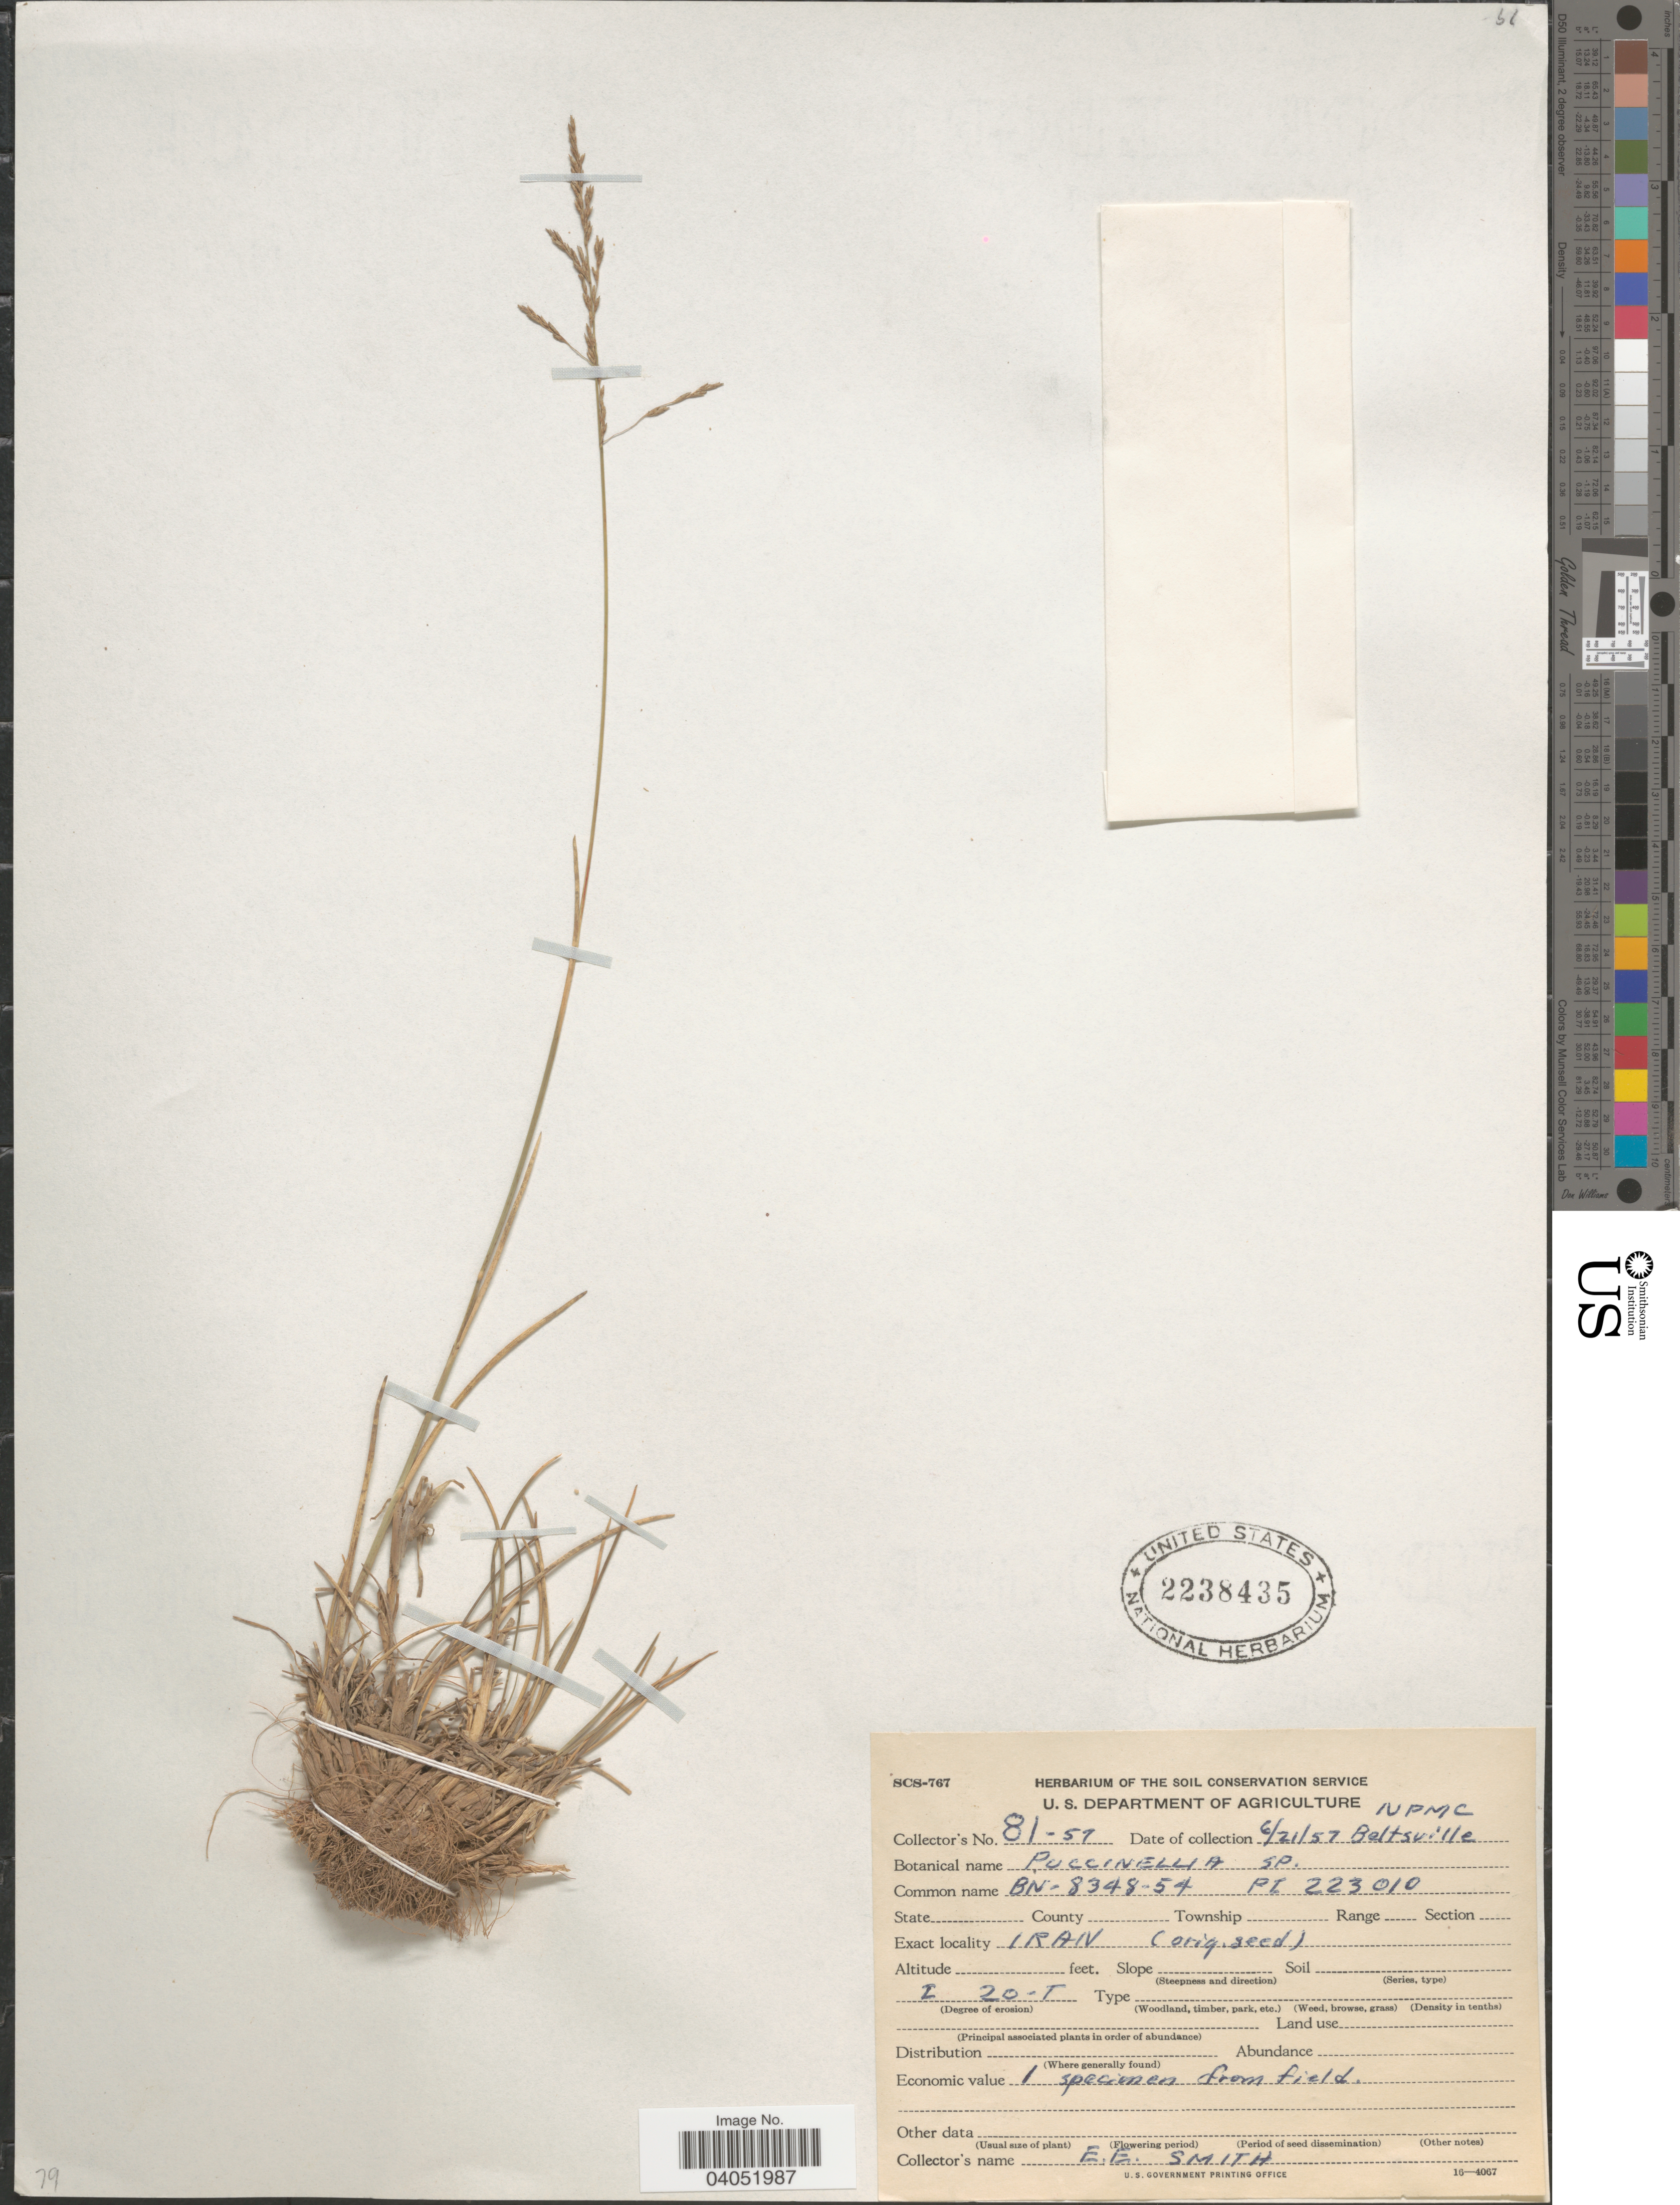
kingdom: Plantae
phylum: Tracheophyta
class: Liliopsida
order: Poales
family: Poaceae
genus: Puccinellia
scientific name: Puccinellia sp.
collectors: E. E. Smith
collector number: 81-57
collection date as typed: Transcribed d/m/y: 21/6/57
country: United States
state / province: Maryland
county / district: Prince George's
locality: Beltsville.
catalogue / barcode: US 2238435